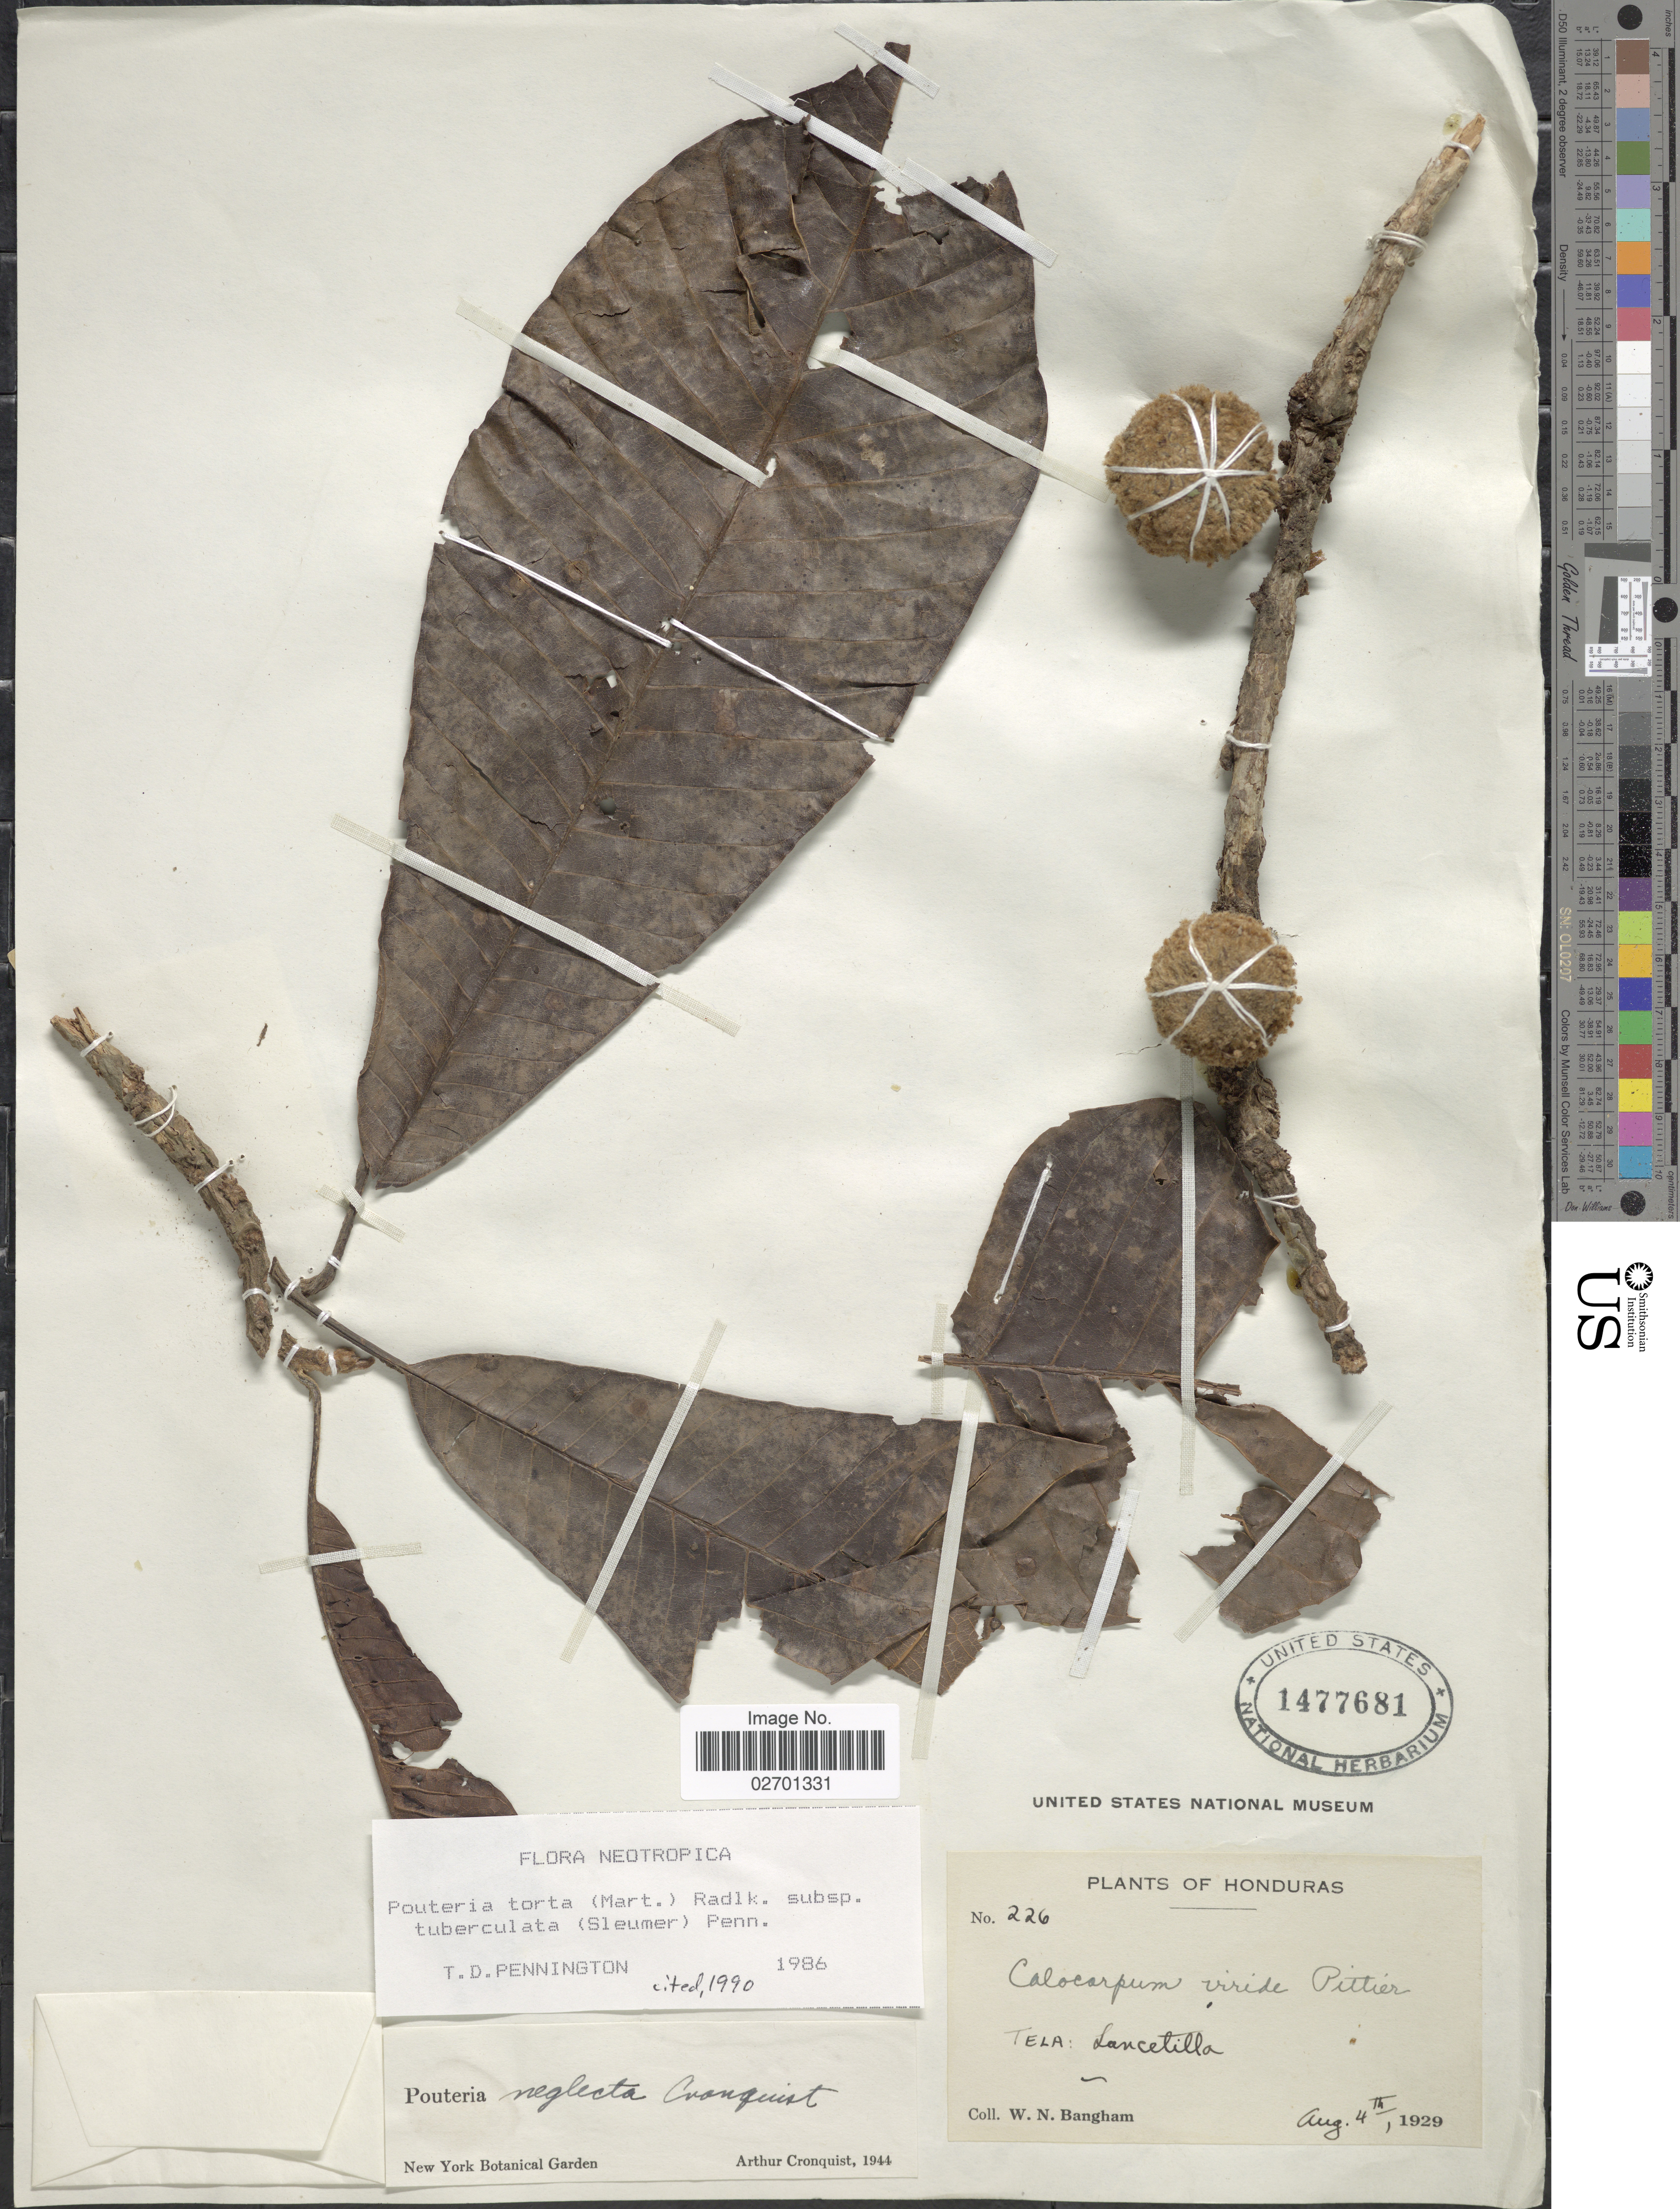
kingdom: Plantae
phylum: Tracheophyta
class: Magnoliopsida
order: Ericales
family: Sapotaceae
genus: Pouteria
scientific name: Pouteria torta subsp. tuberculata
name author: (Sleumer) T.D. Penn.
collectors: W. Bangham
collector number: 226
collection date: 1929-08-04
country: Honduras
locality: Tela: Lancetilla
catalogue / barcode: US 1477681